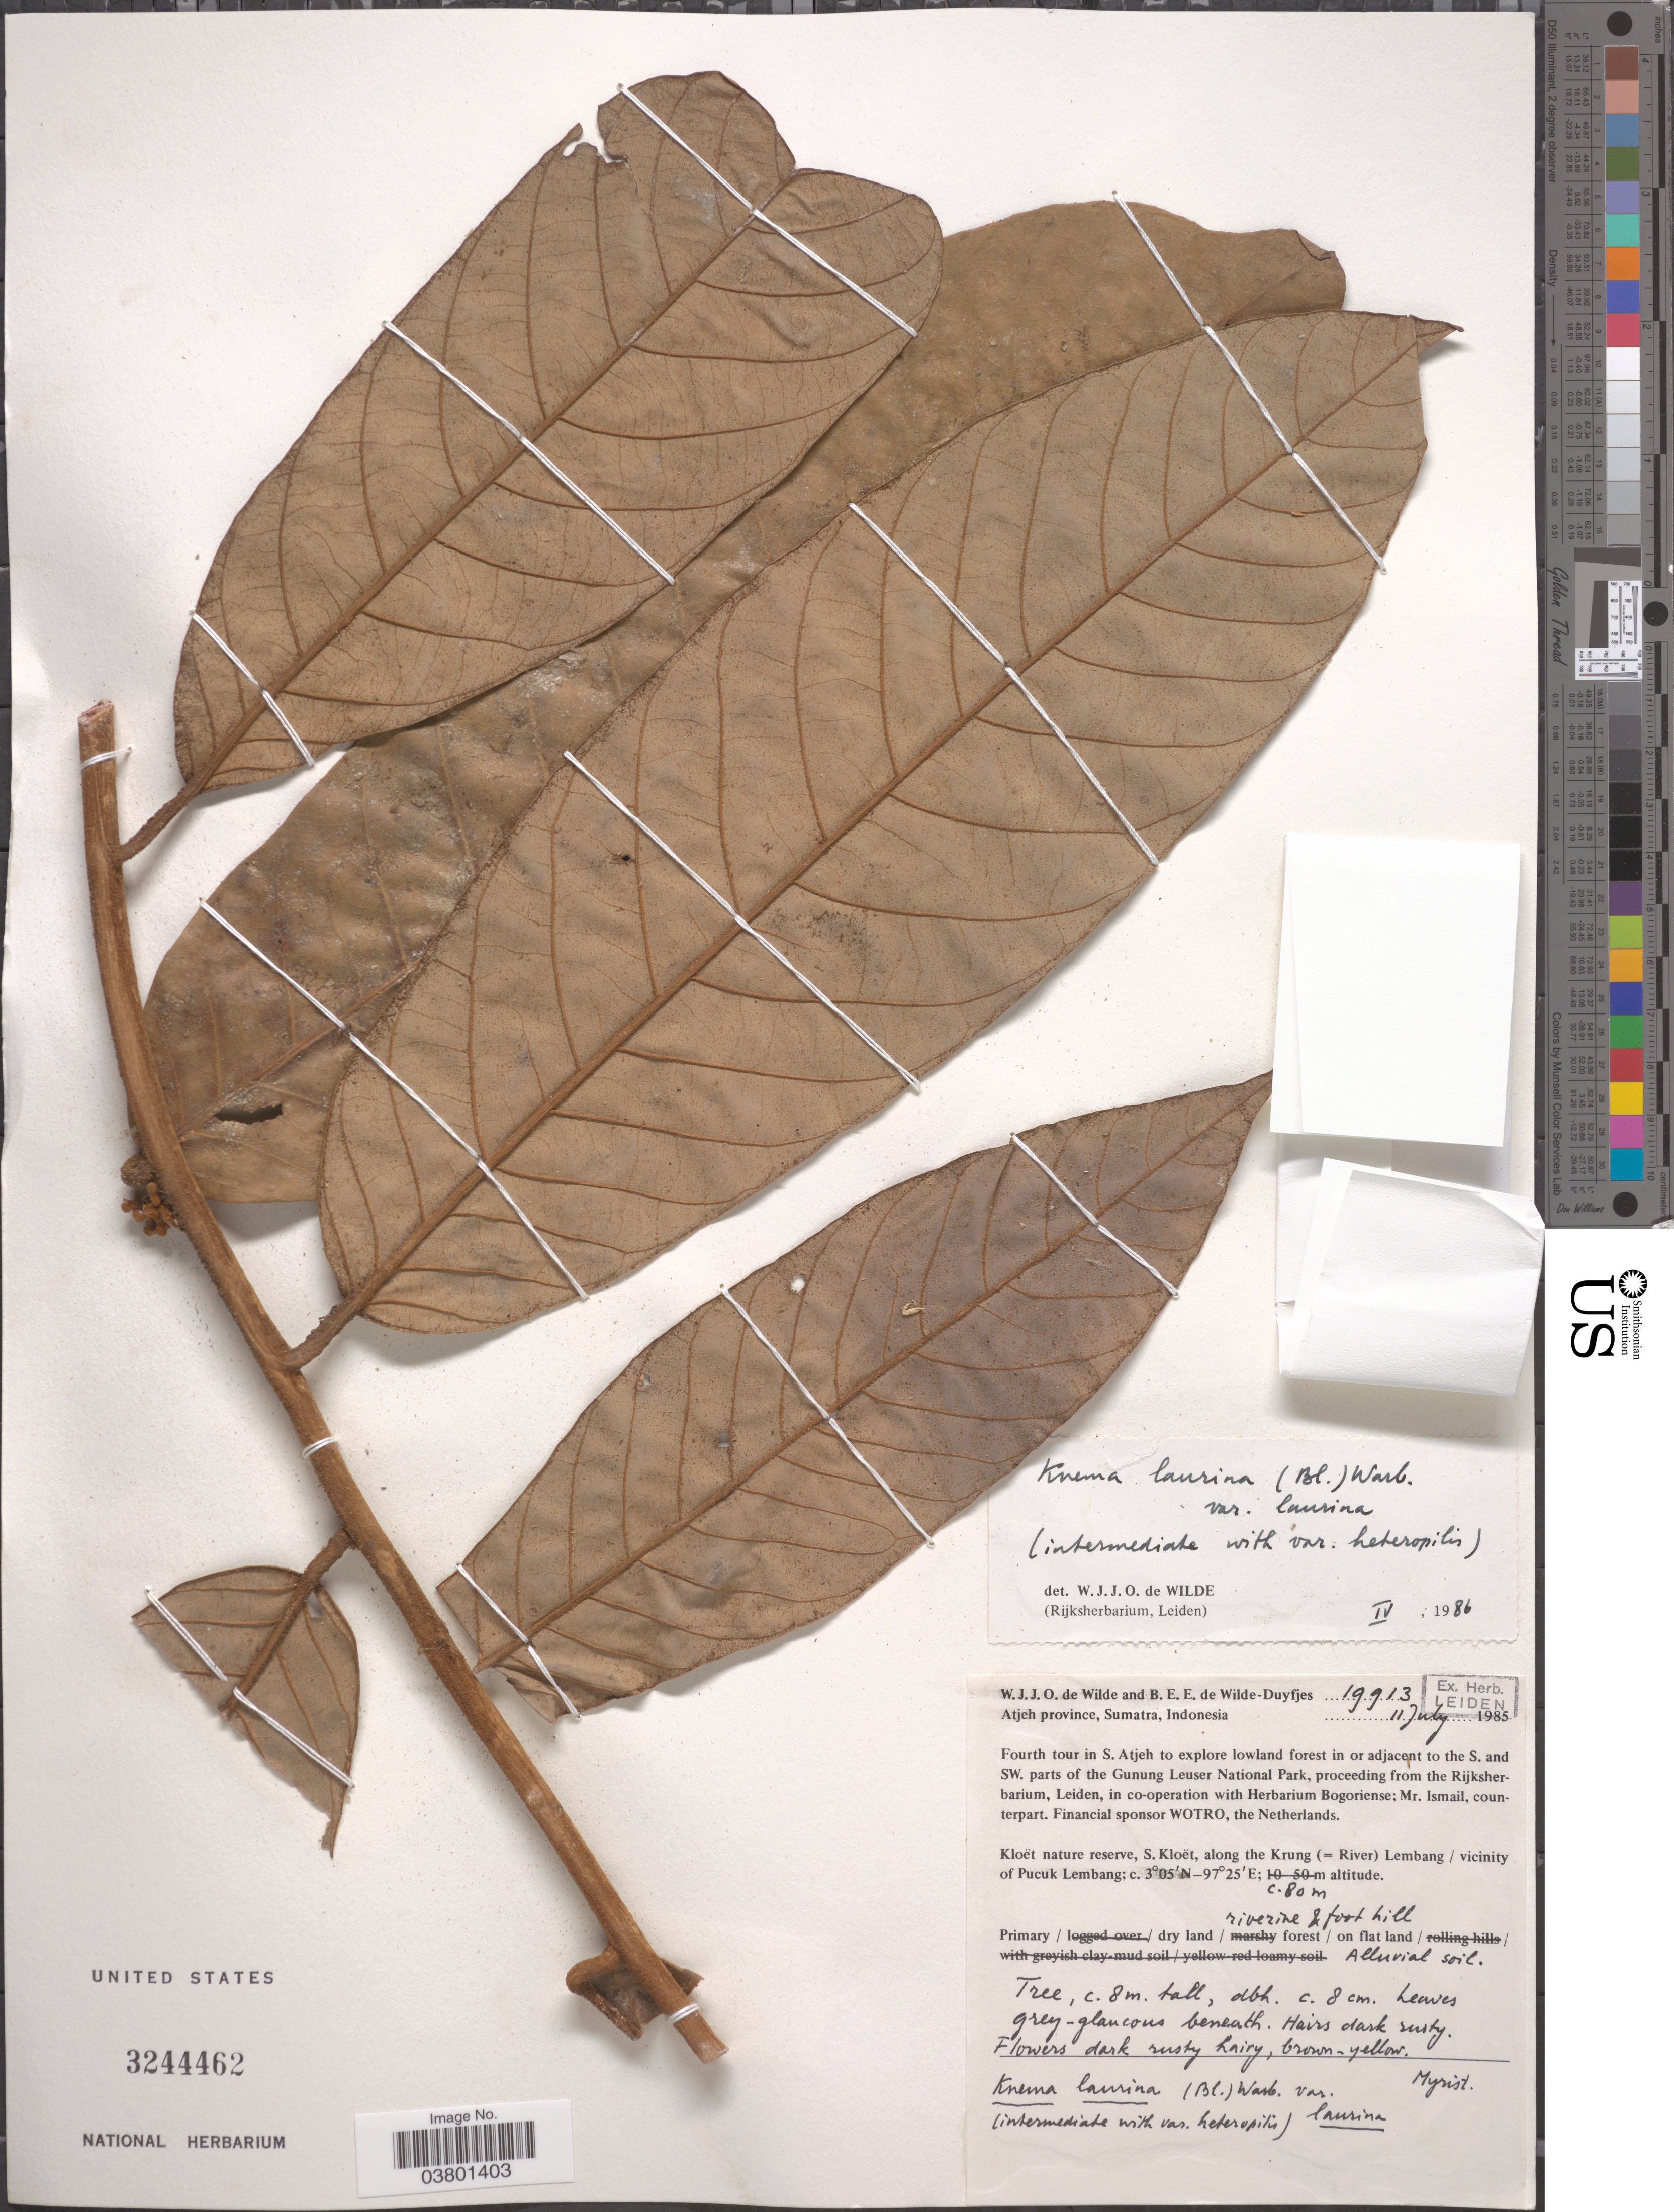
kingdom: Plantae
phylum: Tracheophyta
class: Magnoliopsida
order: Magnoliales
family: Myristicaceae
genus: Knema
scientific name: Knema laurina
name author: Warb.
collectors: W. J. de Wilde & B. E. de Wilde-Duyfjes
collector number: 19913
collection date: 1985-07-11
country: Indonesia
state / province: Sumatra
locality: Atjeh Province. Fourth tour in S. Atjeh to explore lowland forest in or adjacent to the S. and SW. parts of the Gunung Leuser National Park. Kloët nature reserve, S. Kloët, along the Krung (=River) Lembang/ vicinity of Pucuk Lembang.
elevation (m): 80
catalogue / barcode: US 3244462